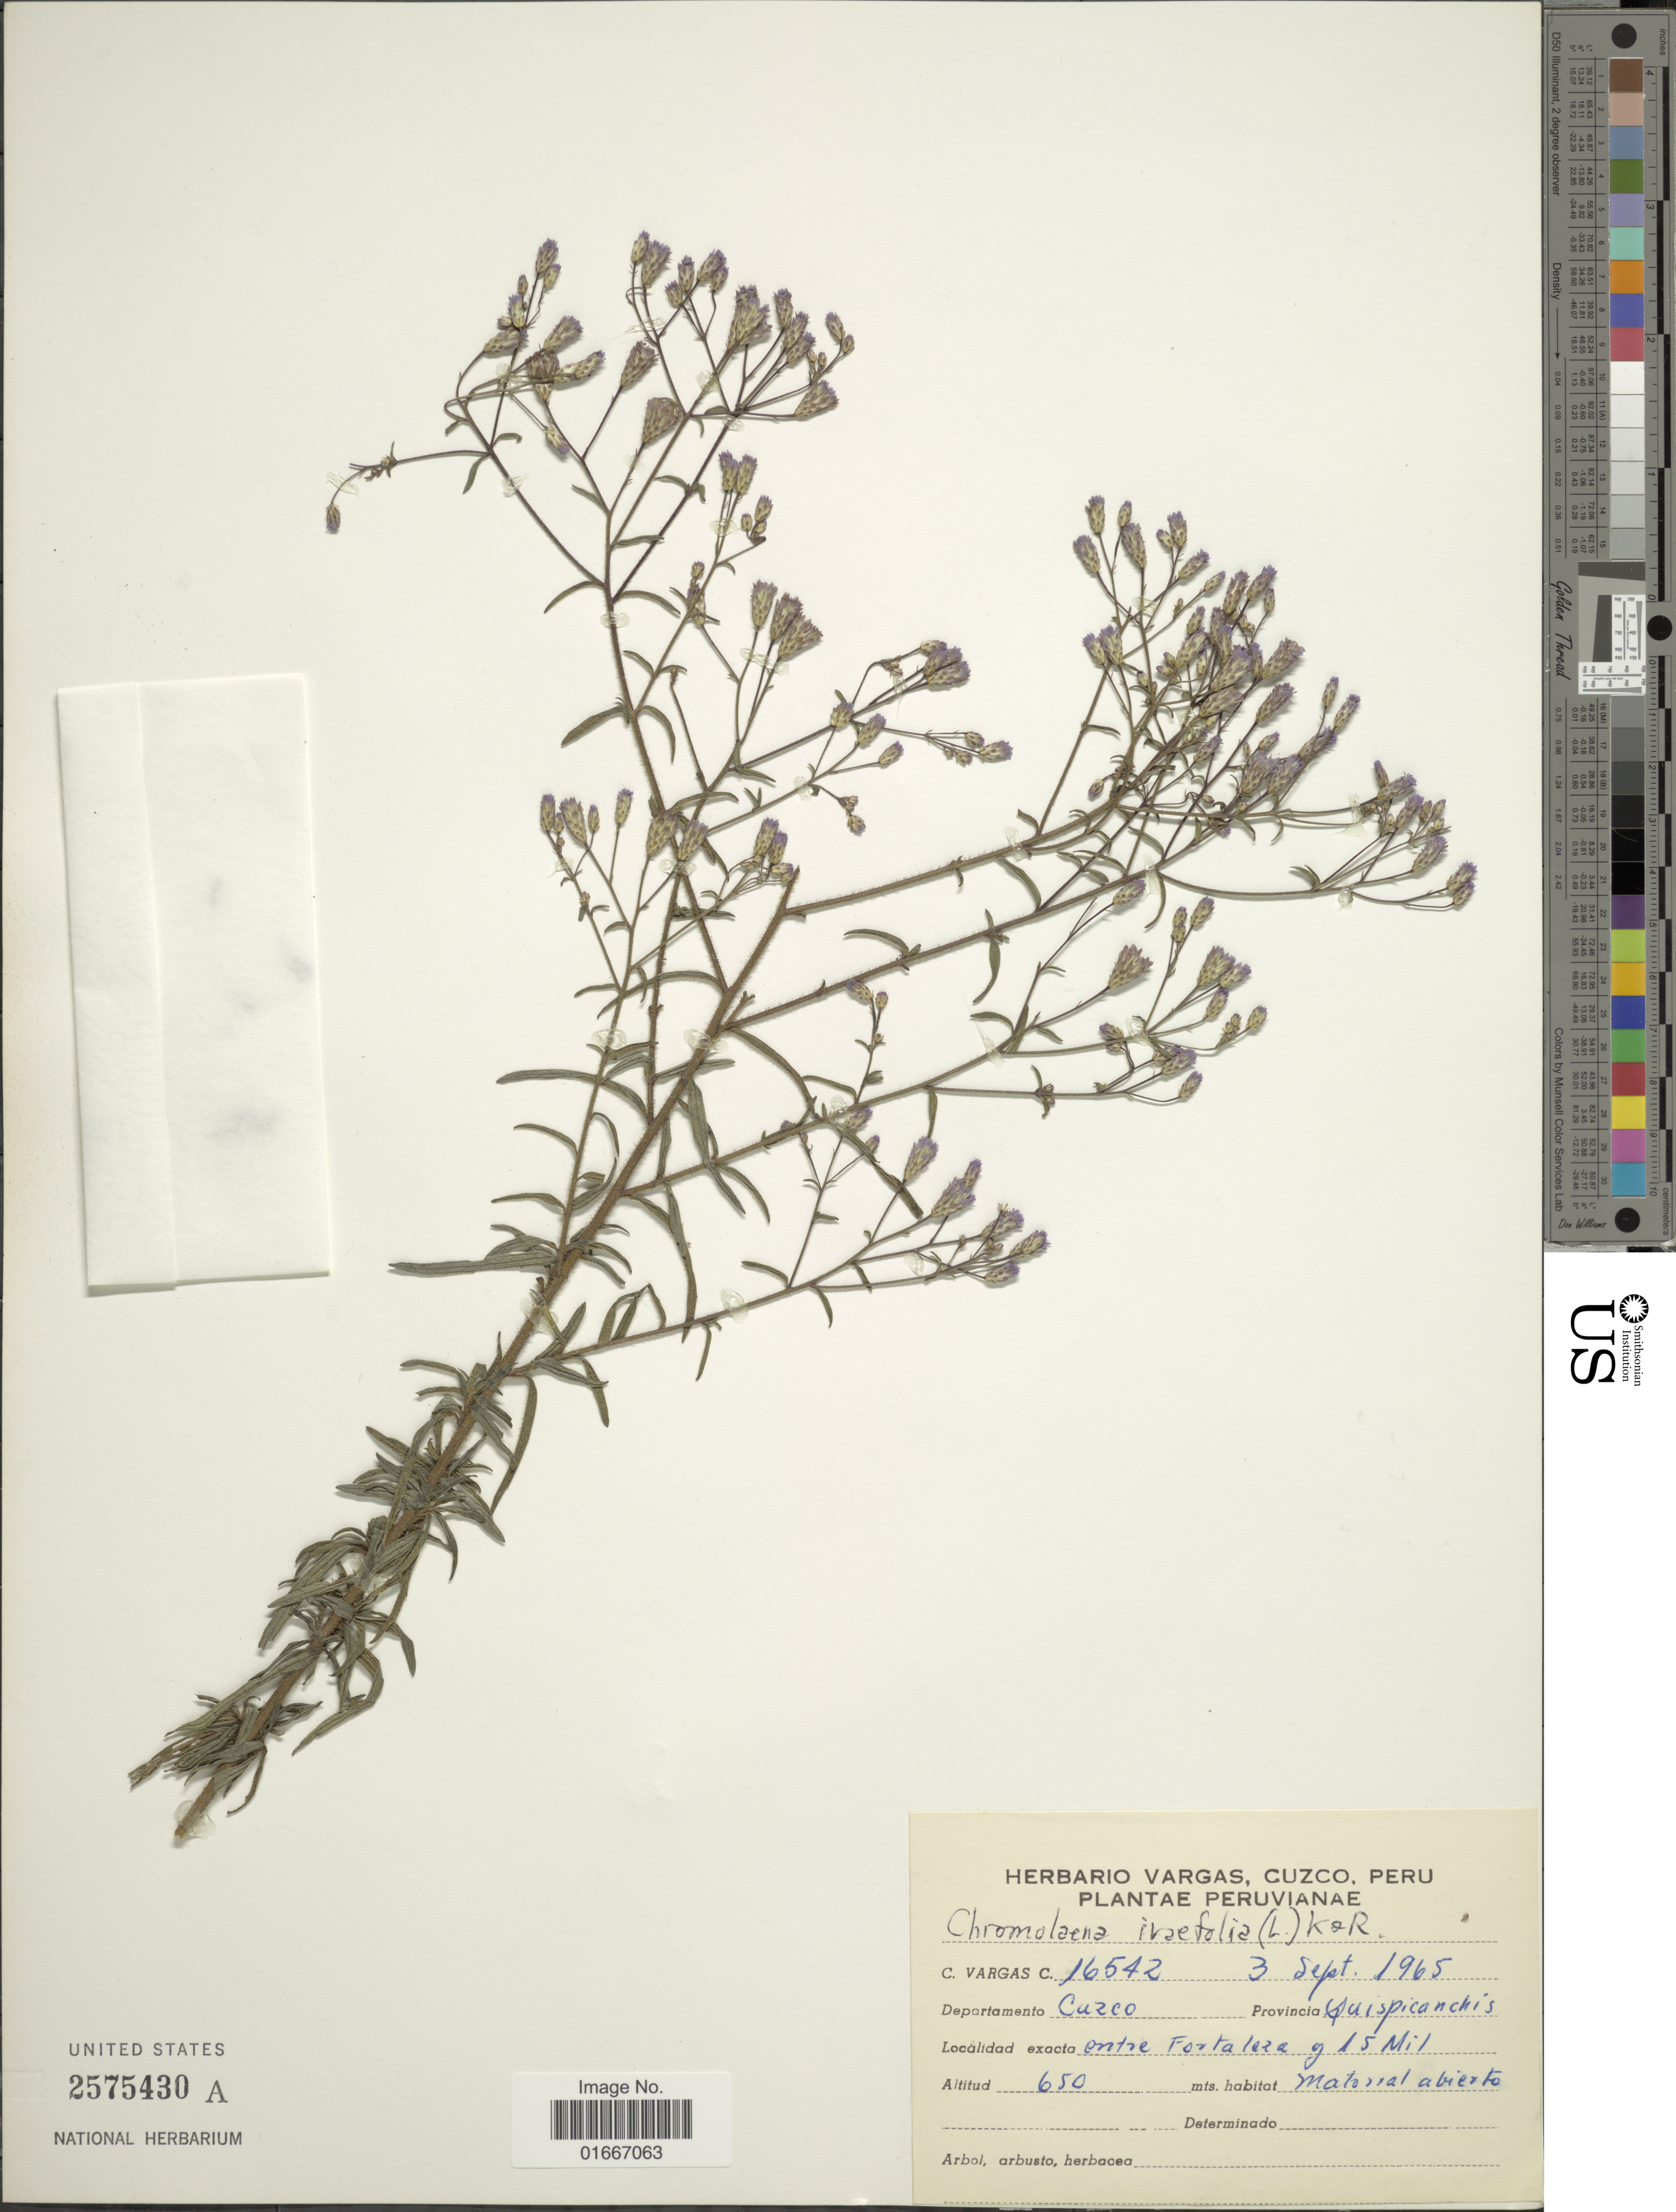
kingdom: Plantae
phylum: Tracheophyta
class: Magnoliopsida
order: Asterales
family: Asteraceae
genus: Chromolaena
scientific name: Chromolaena ivaefolia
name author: (L.) R.M. King & H. Rob.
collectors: C. Vargas Calderón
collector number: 16542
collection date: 1965-09-03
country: Peru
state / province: Cusco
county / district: Quispicanchis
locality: entre Fortaleza y 15 Mil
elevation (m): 650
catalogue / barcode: US 2575430A